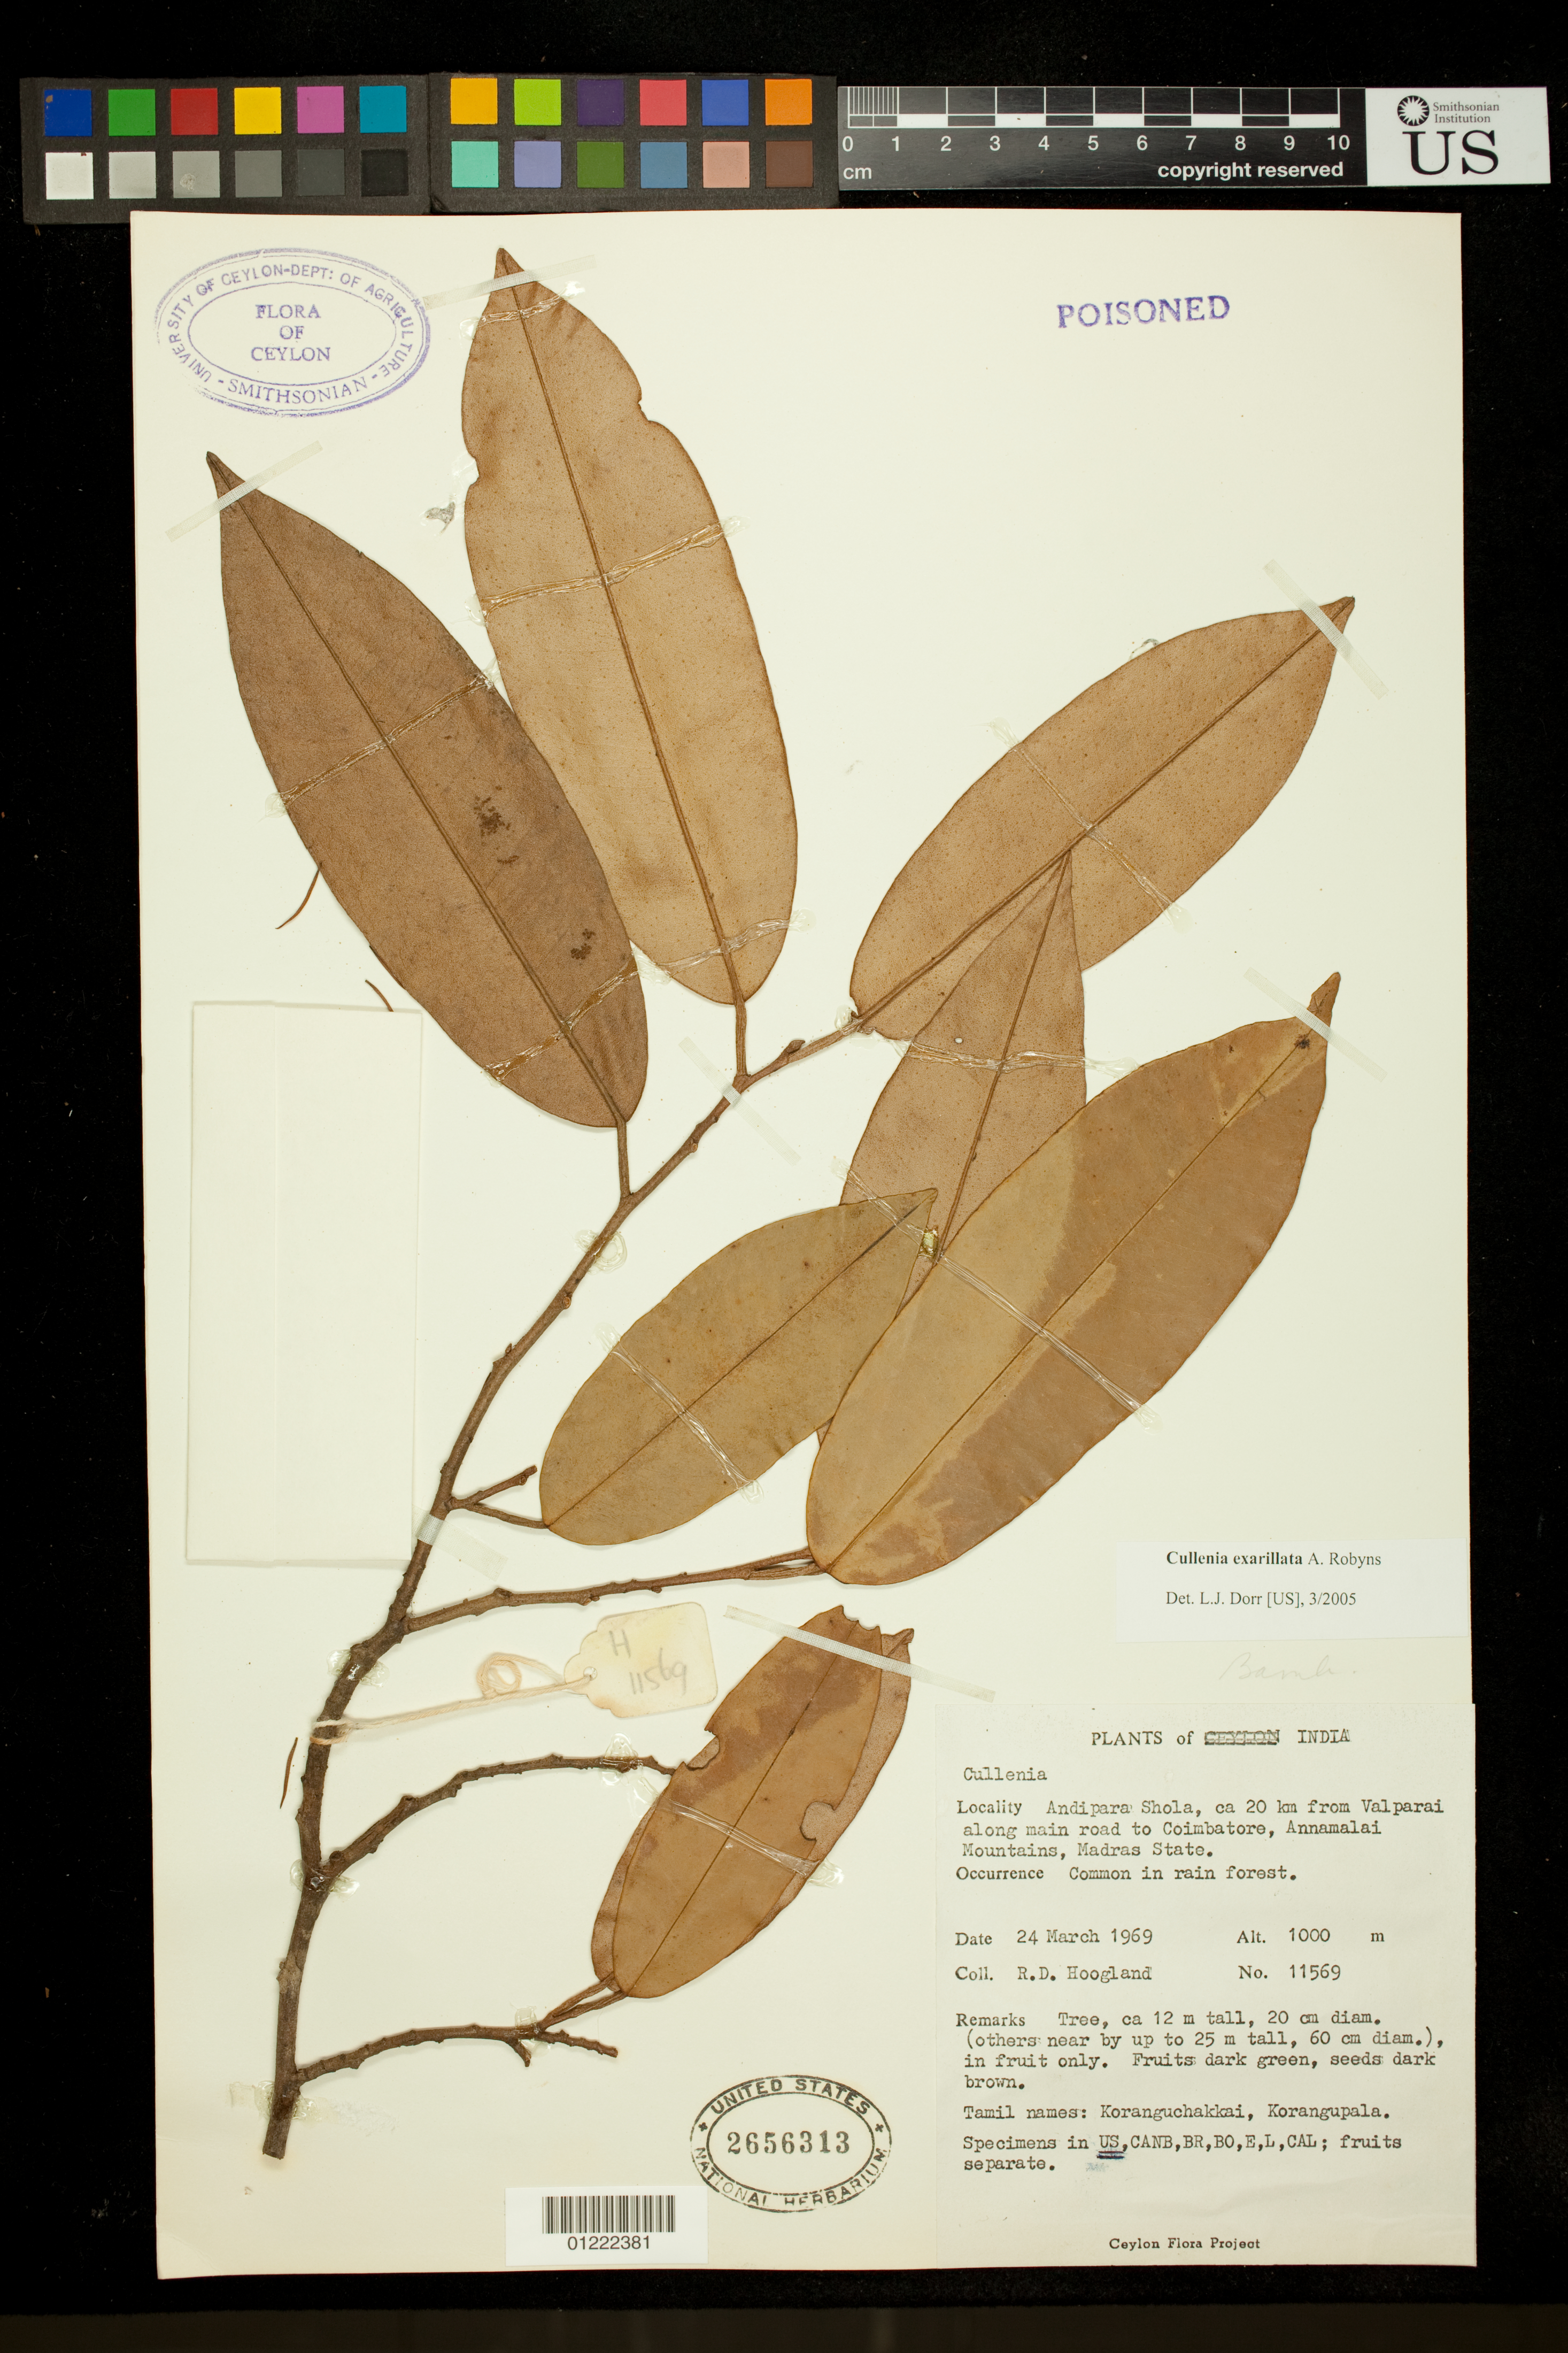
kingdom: Plantae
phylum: Tracheophyta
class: Magnoliopsida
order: Malvales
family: Malvaceae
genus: Cullenia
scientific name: Cullenia rosayroana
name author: Kosterm.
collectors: R. D. Hoogland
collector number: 11569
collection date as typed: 3/24/1969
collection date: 1969-03-24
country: India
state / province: Tamil Nadu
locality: Andipara Shola, ca 20 km from Valparai along main road to Coimbatore, Annamalai Mountains, Madras State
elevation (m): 1000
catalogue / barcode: US 2656313